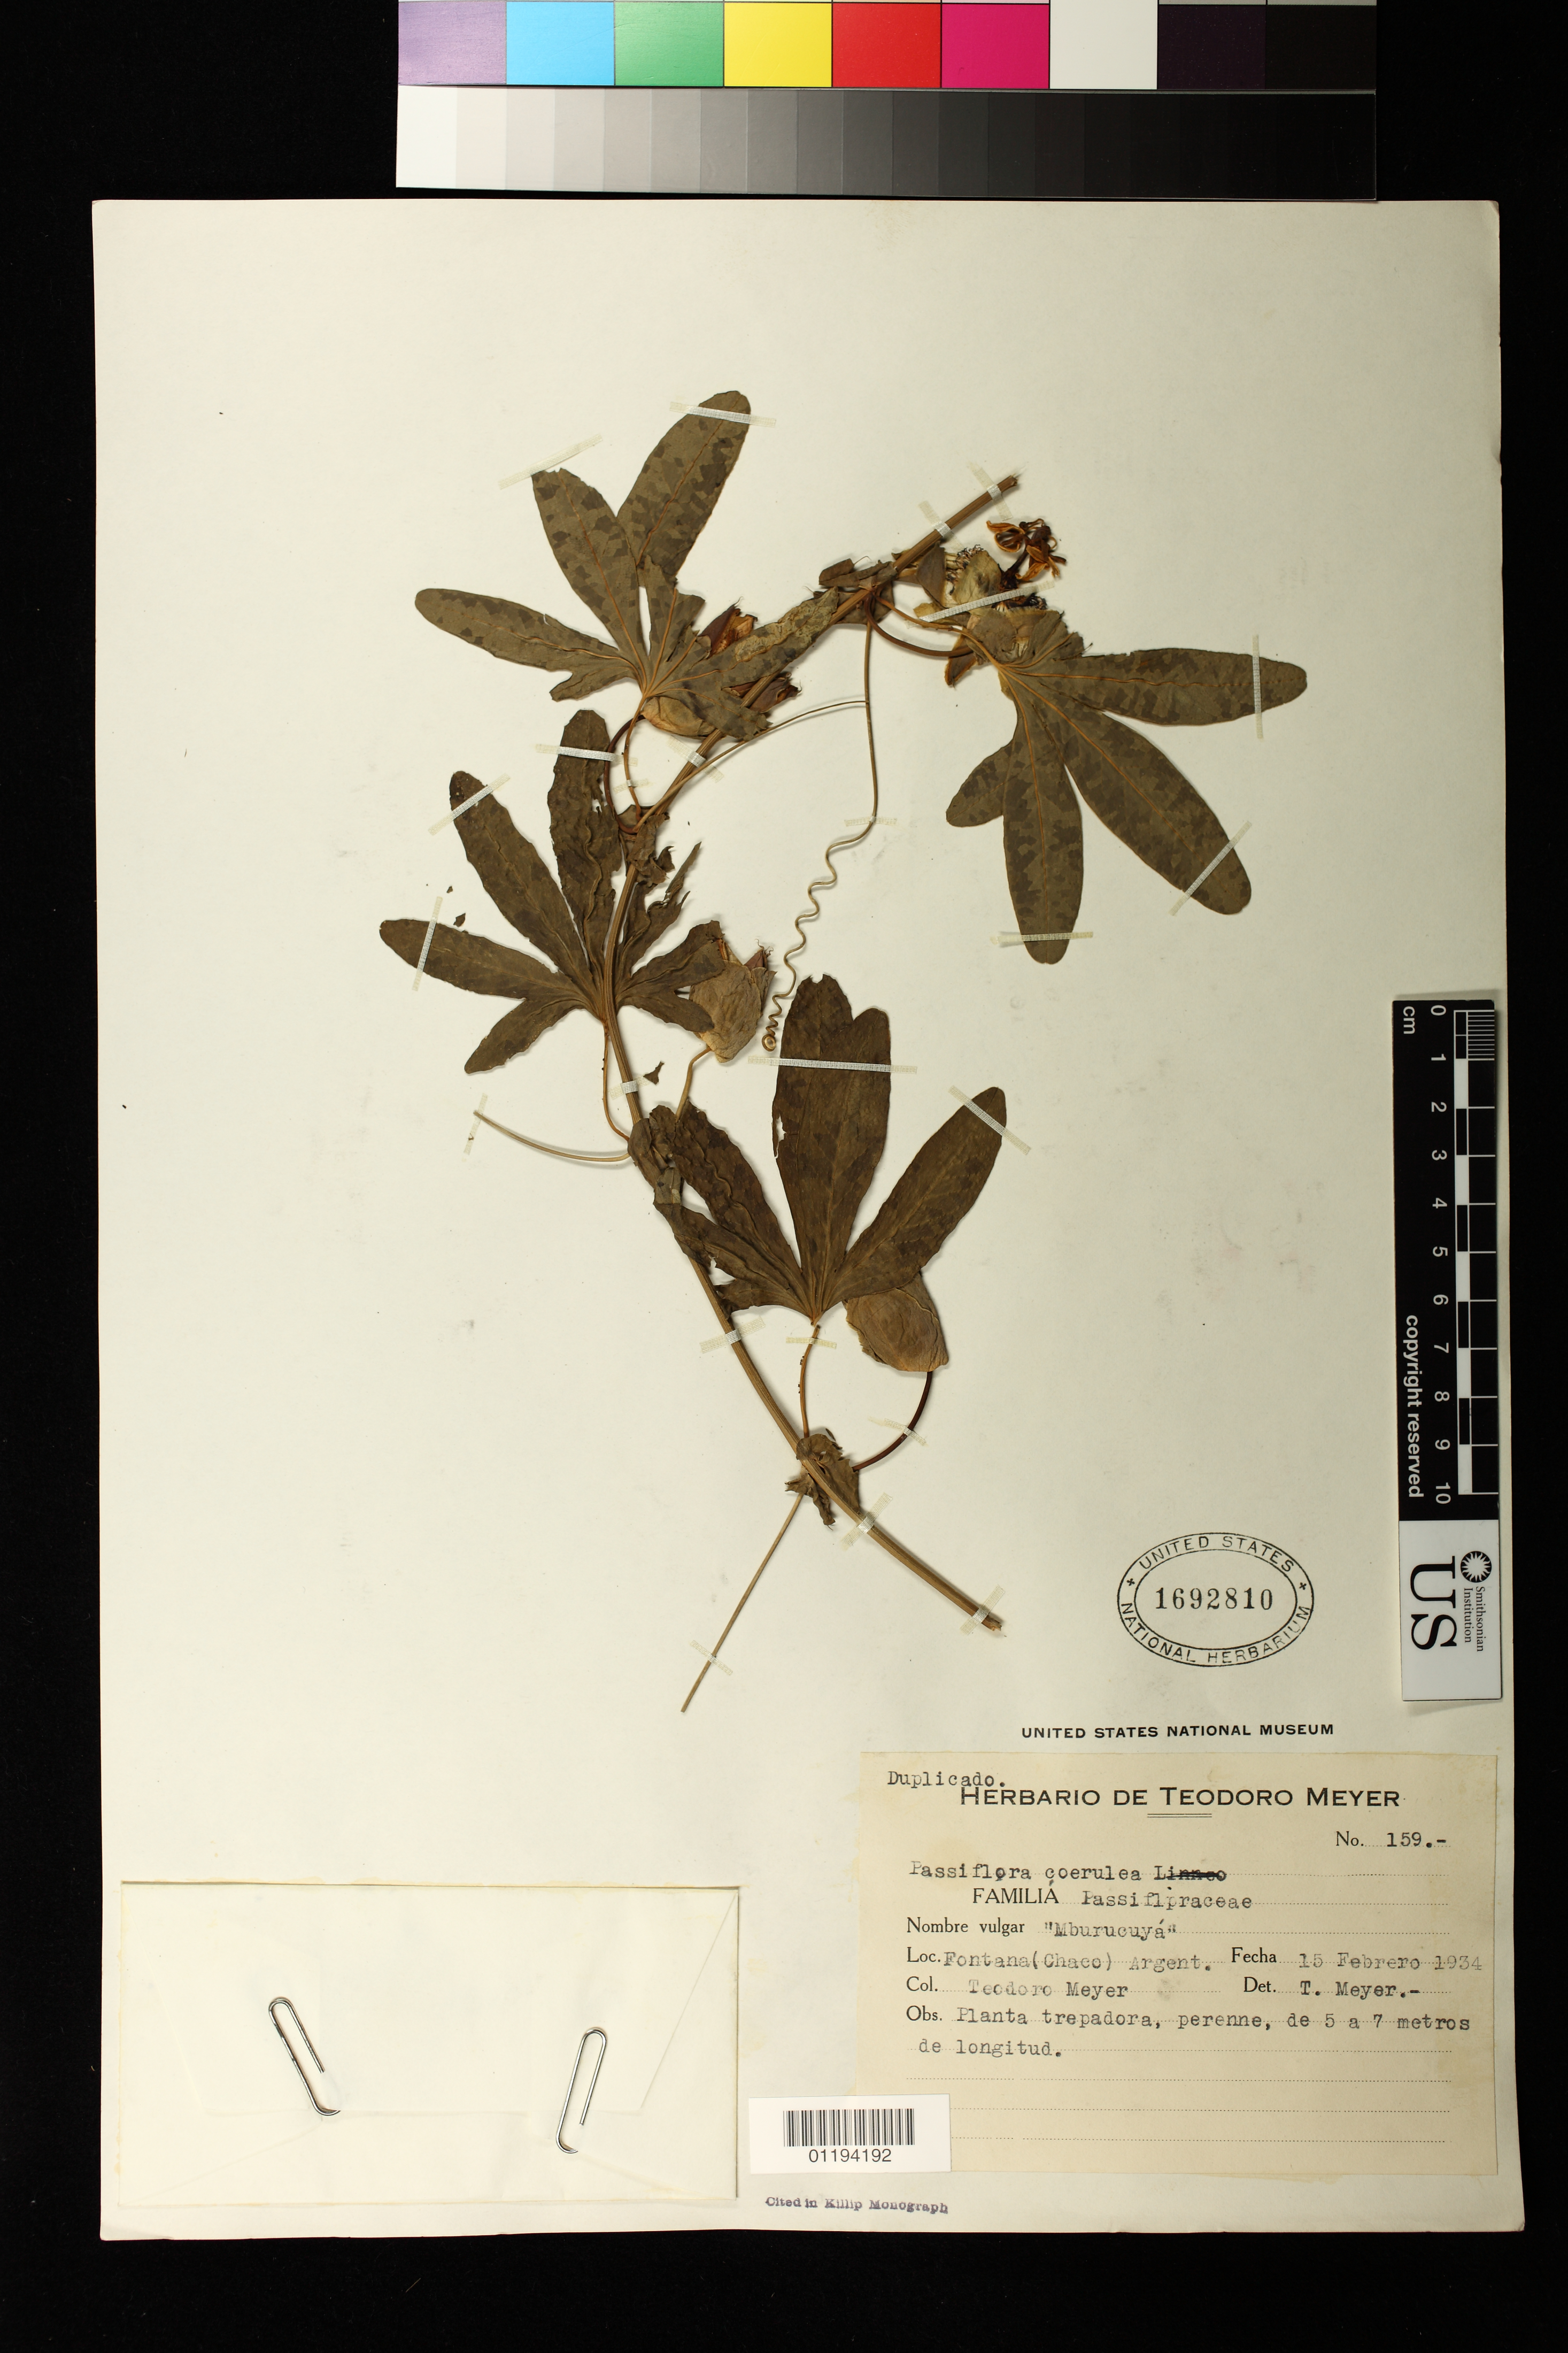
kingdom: Plantae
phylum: Tracheophyta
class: Magnoliopsida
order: Malpighiales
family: Passifloraceae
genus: Passiflora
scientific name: Passiflora caerulea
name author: L.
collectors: T. Meyer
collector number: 159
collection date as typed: Feb 15 1934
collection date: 1934-02-15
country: Argentina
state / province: Chaco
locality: Fontana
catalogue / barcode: US 1692810